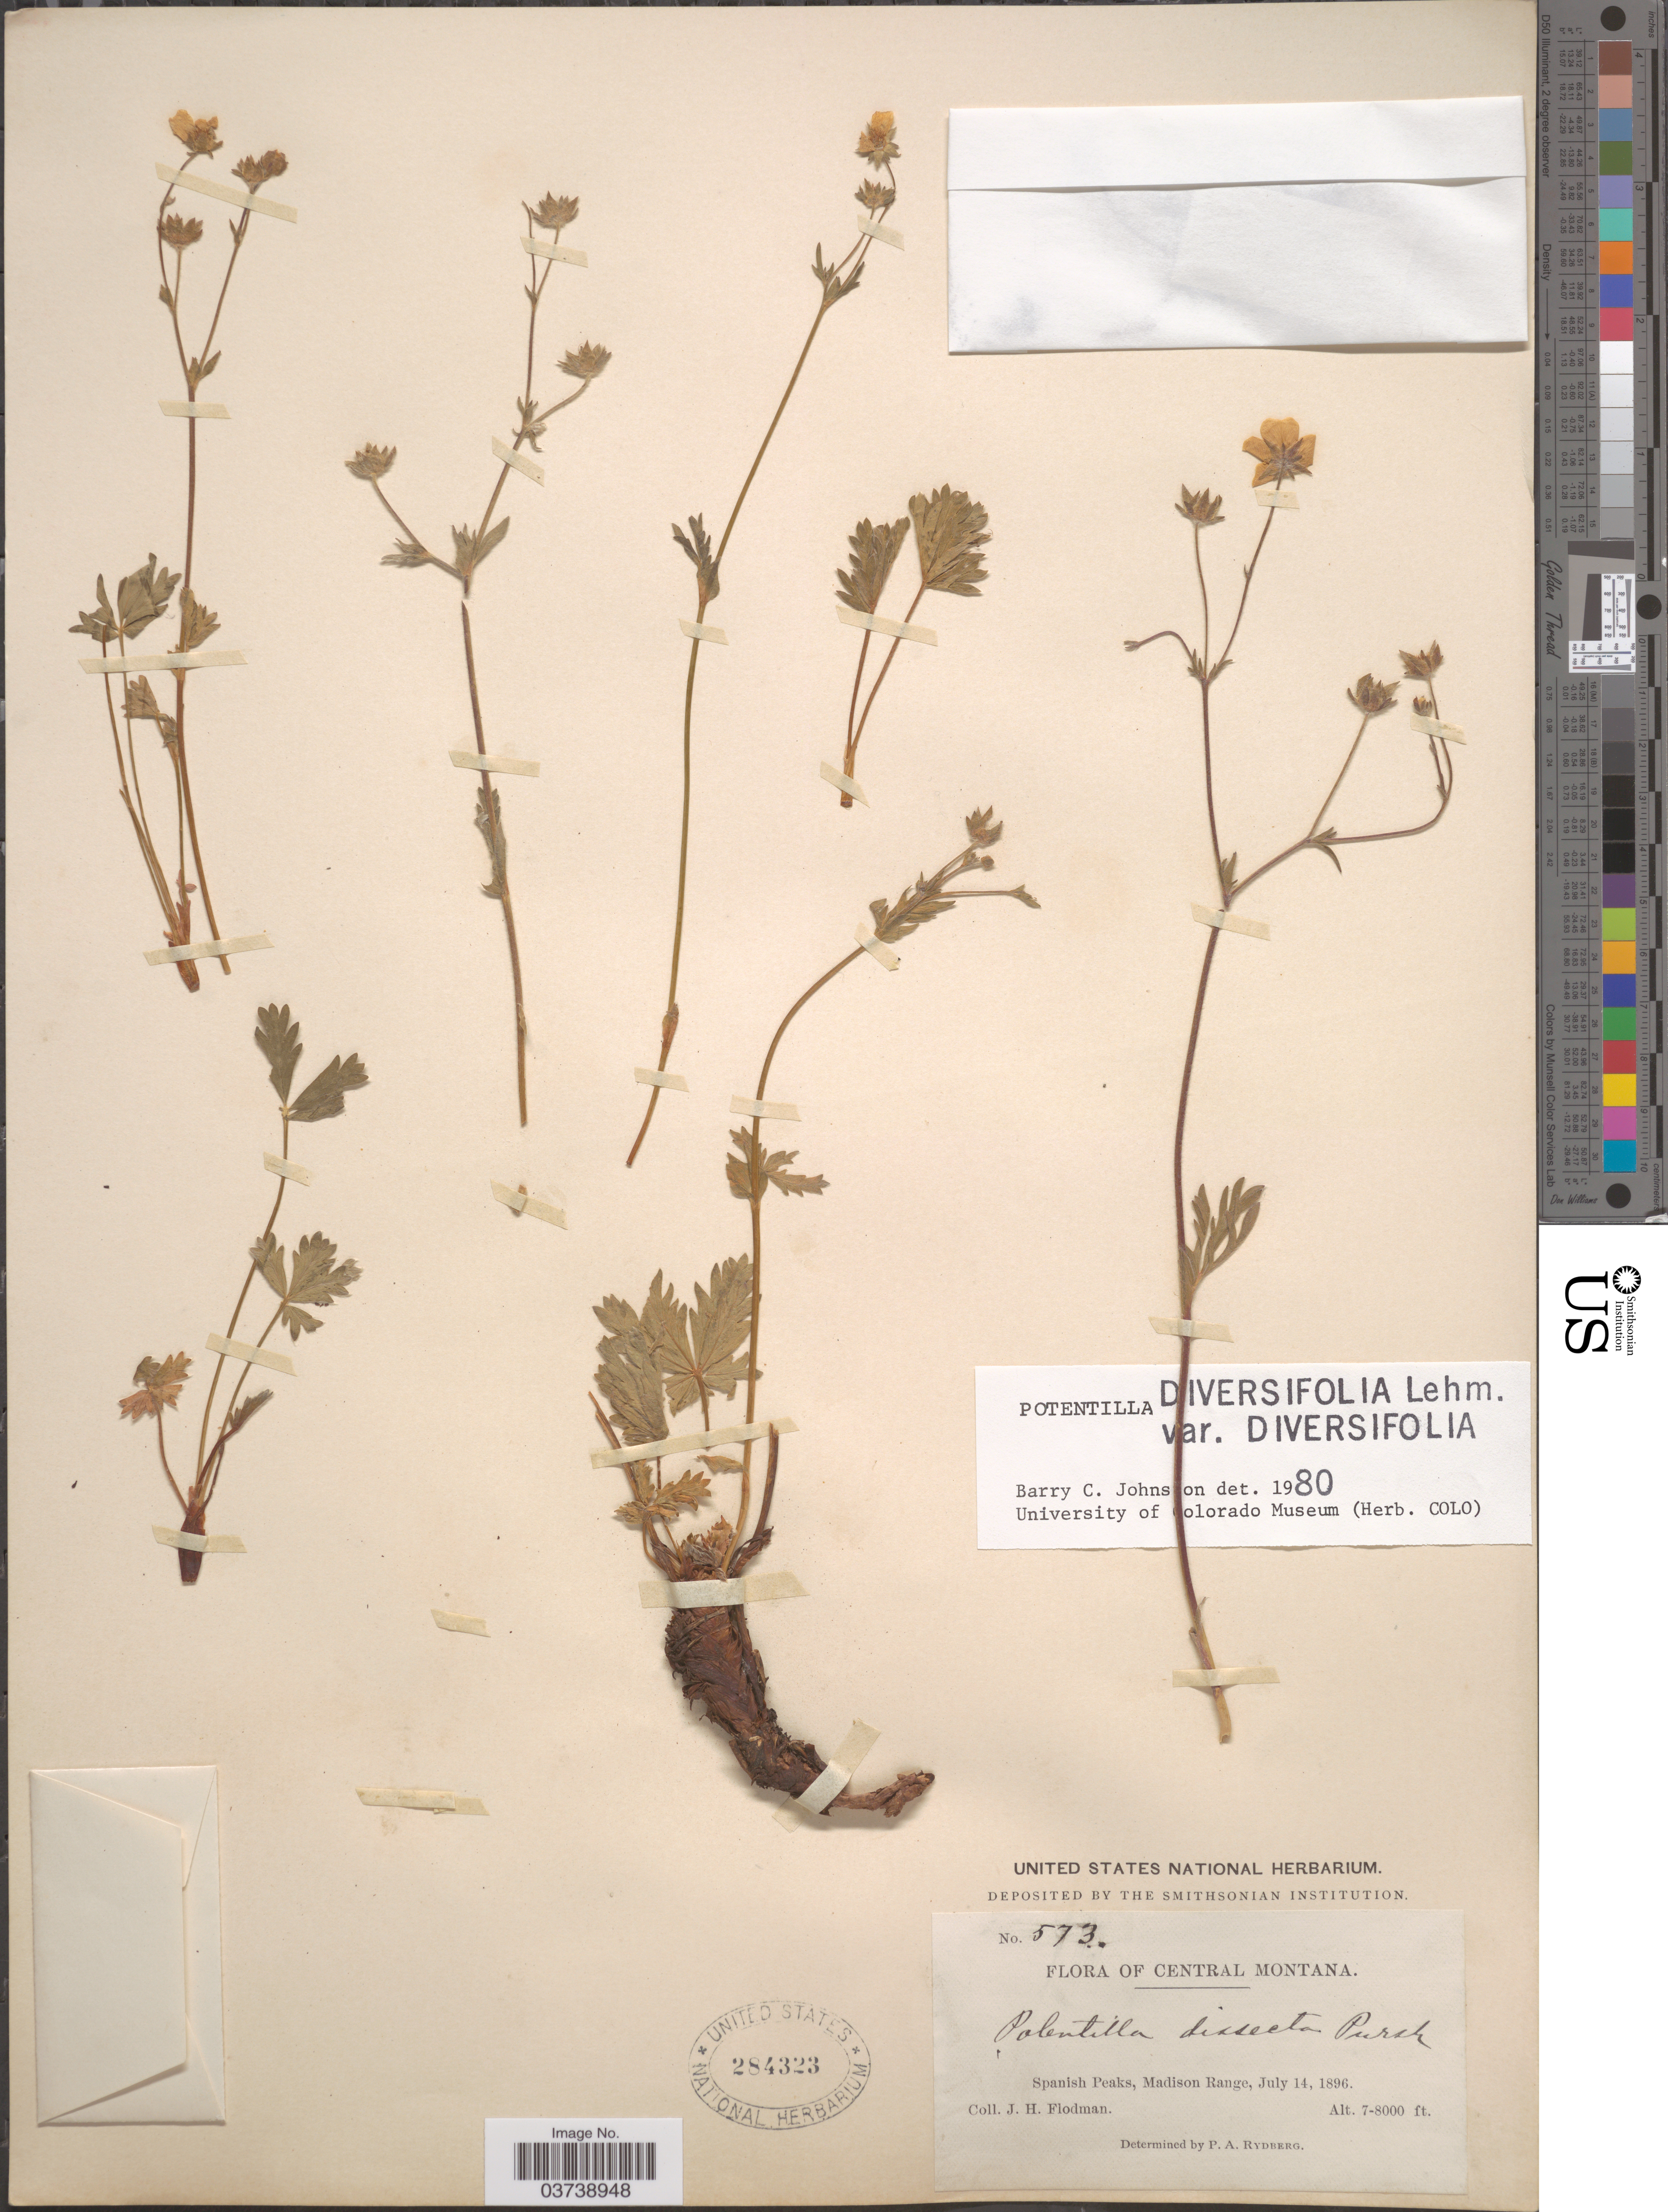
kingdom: Plantae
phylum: Tracheophyta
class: Magnoliopsida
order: Rosales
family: Rosaceae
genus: Potentilla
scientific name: Potentilla diversifolia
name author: Lehm.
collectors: J. Flodman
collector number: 573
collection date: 1896-07-14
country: United States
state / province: Montana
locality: Central Montana. Spanish Peaks, Madison Range.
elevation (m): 2134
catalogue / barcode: US 284323